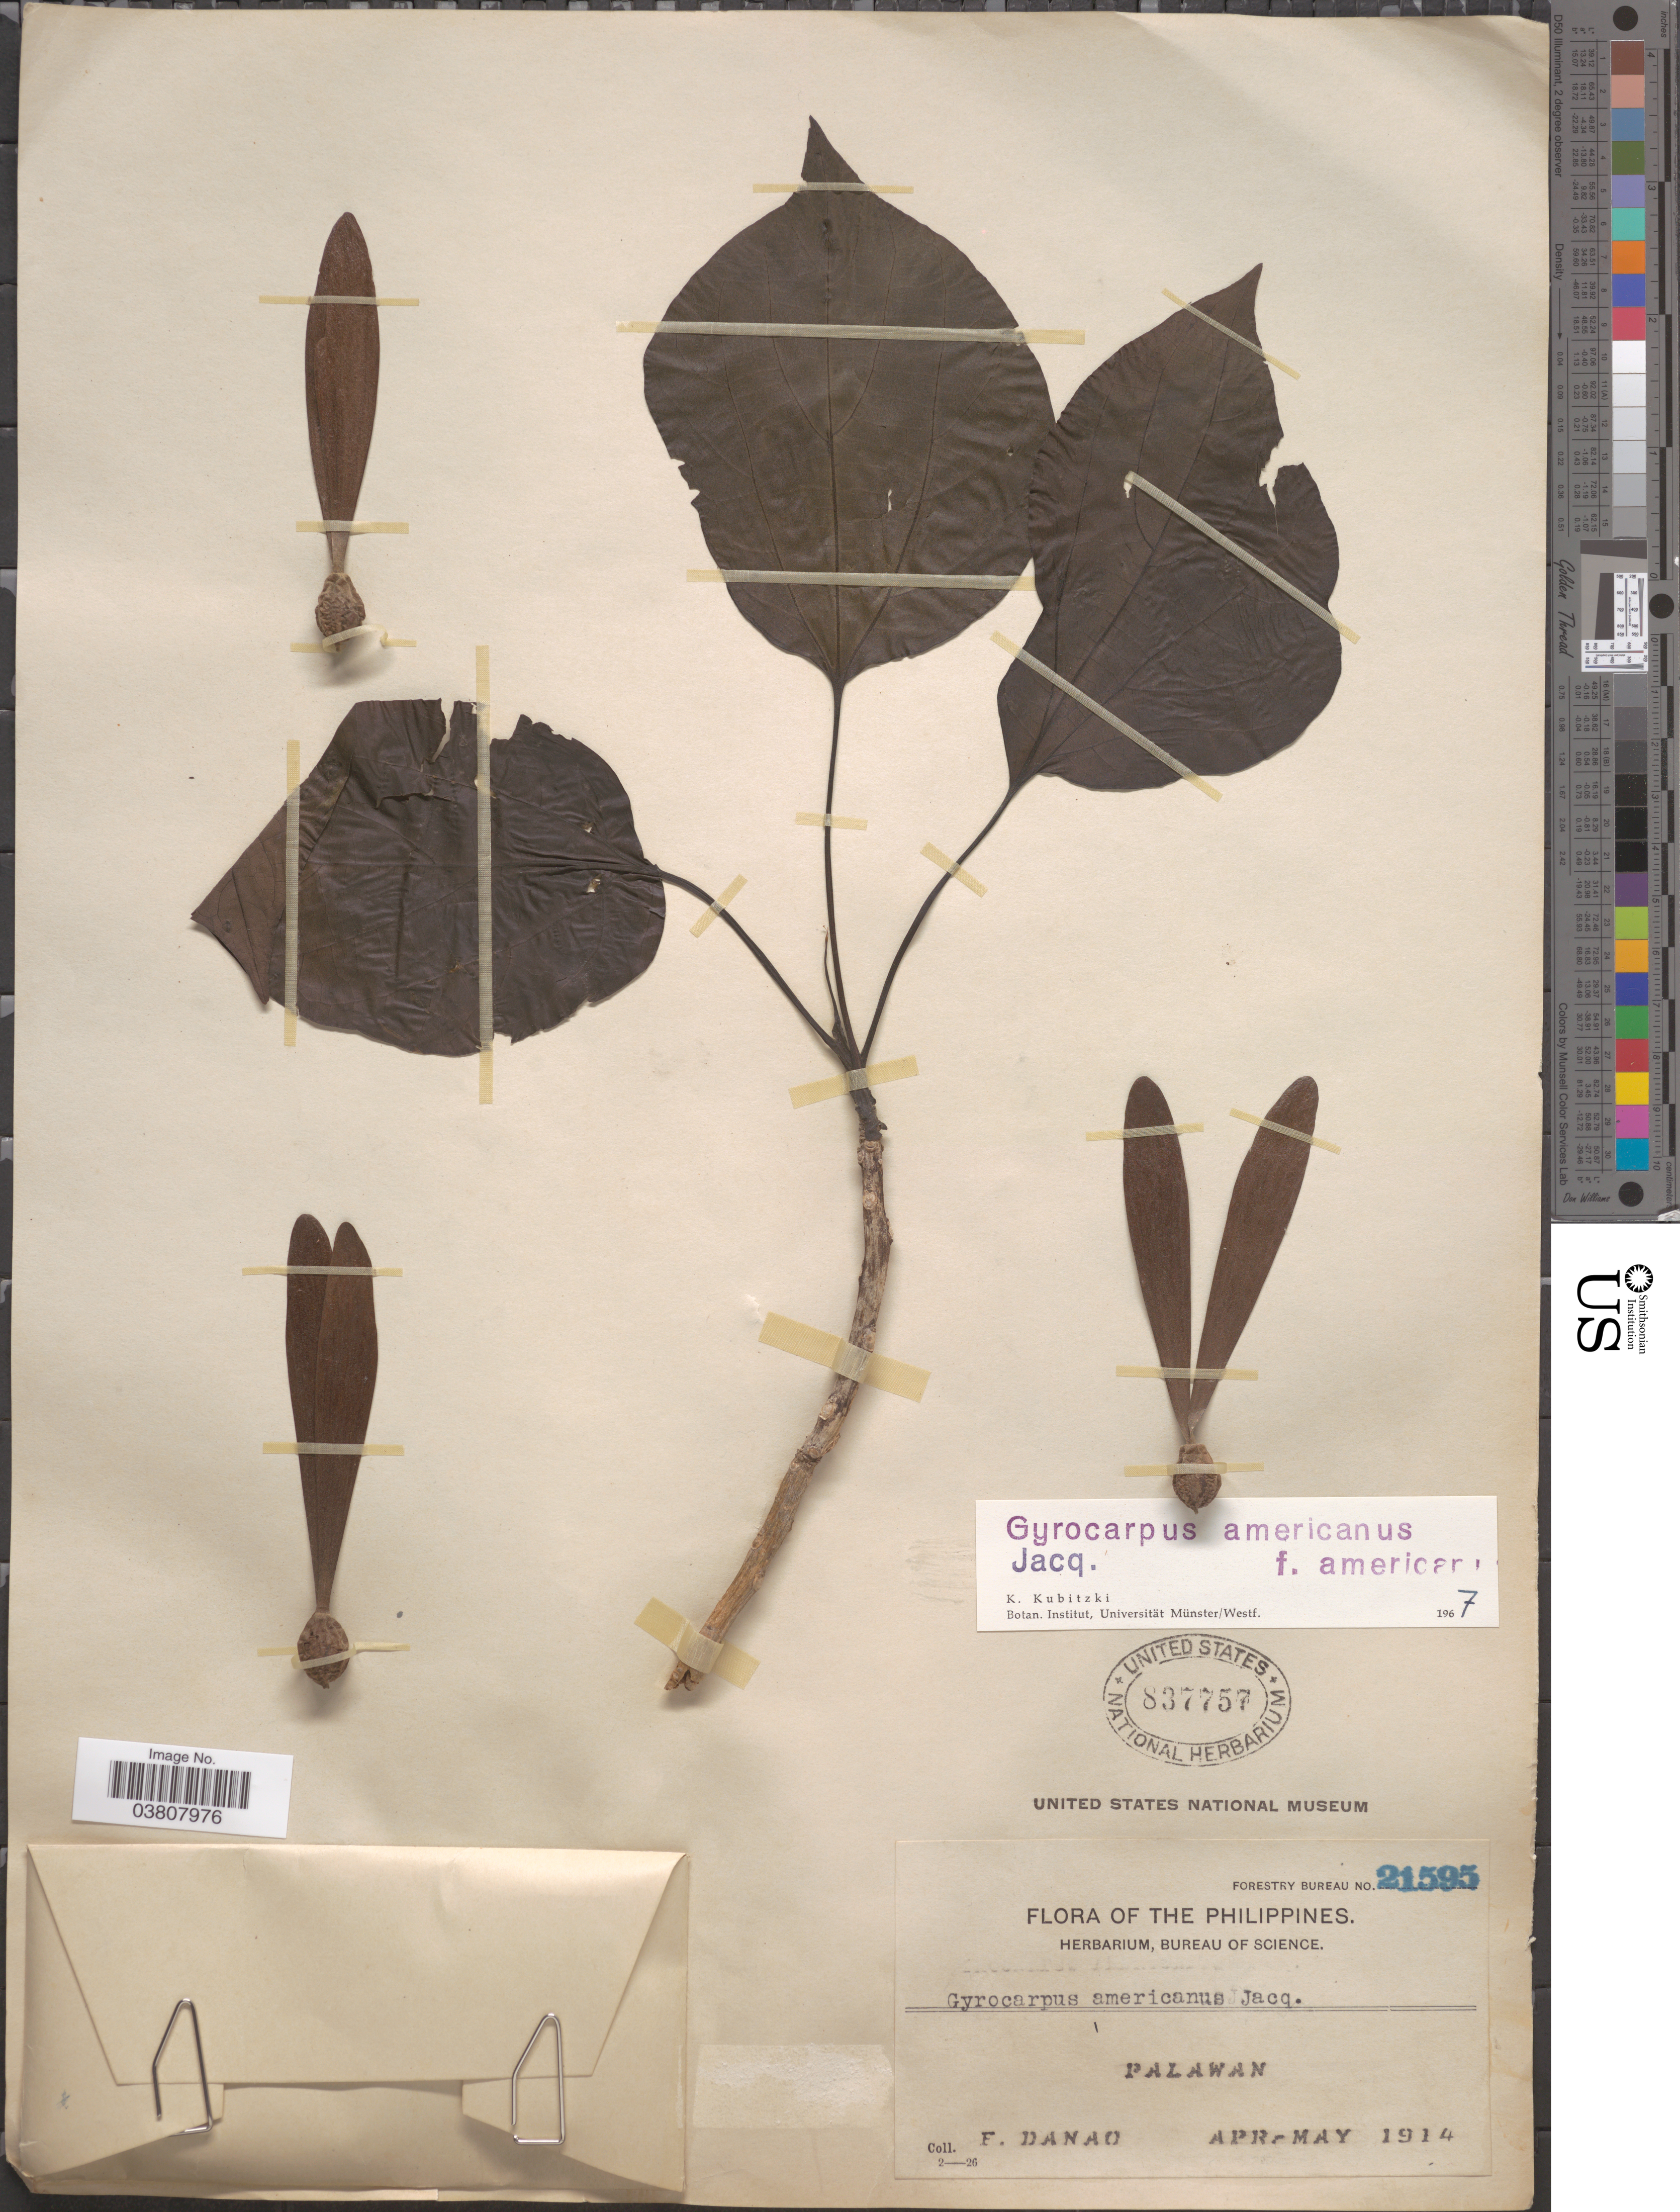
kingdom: Plantae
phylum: Tracheophyta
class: Magnoliopsida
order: Laurales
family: Hernandiaceae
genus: Gyrocarpus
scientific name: Gyrocarpus americanus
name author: Jacq.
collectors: F. Danao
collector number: Forestry Bureau 21595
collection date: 1914-04/1914-05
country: Philippines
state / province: Mimaropa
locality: Palawan.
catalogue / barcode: US 837757